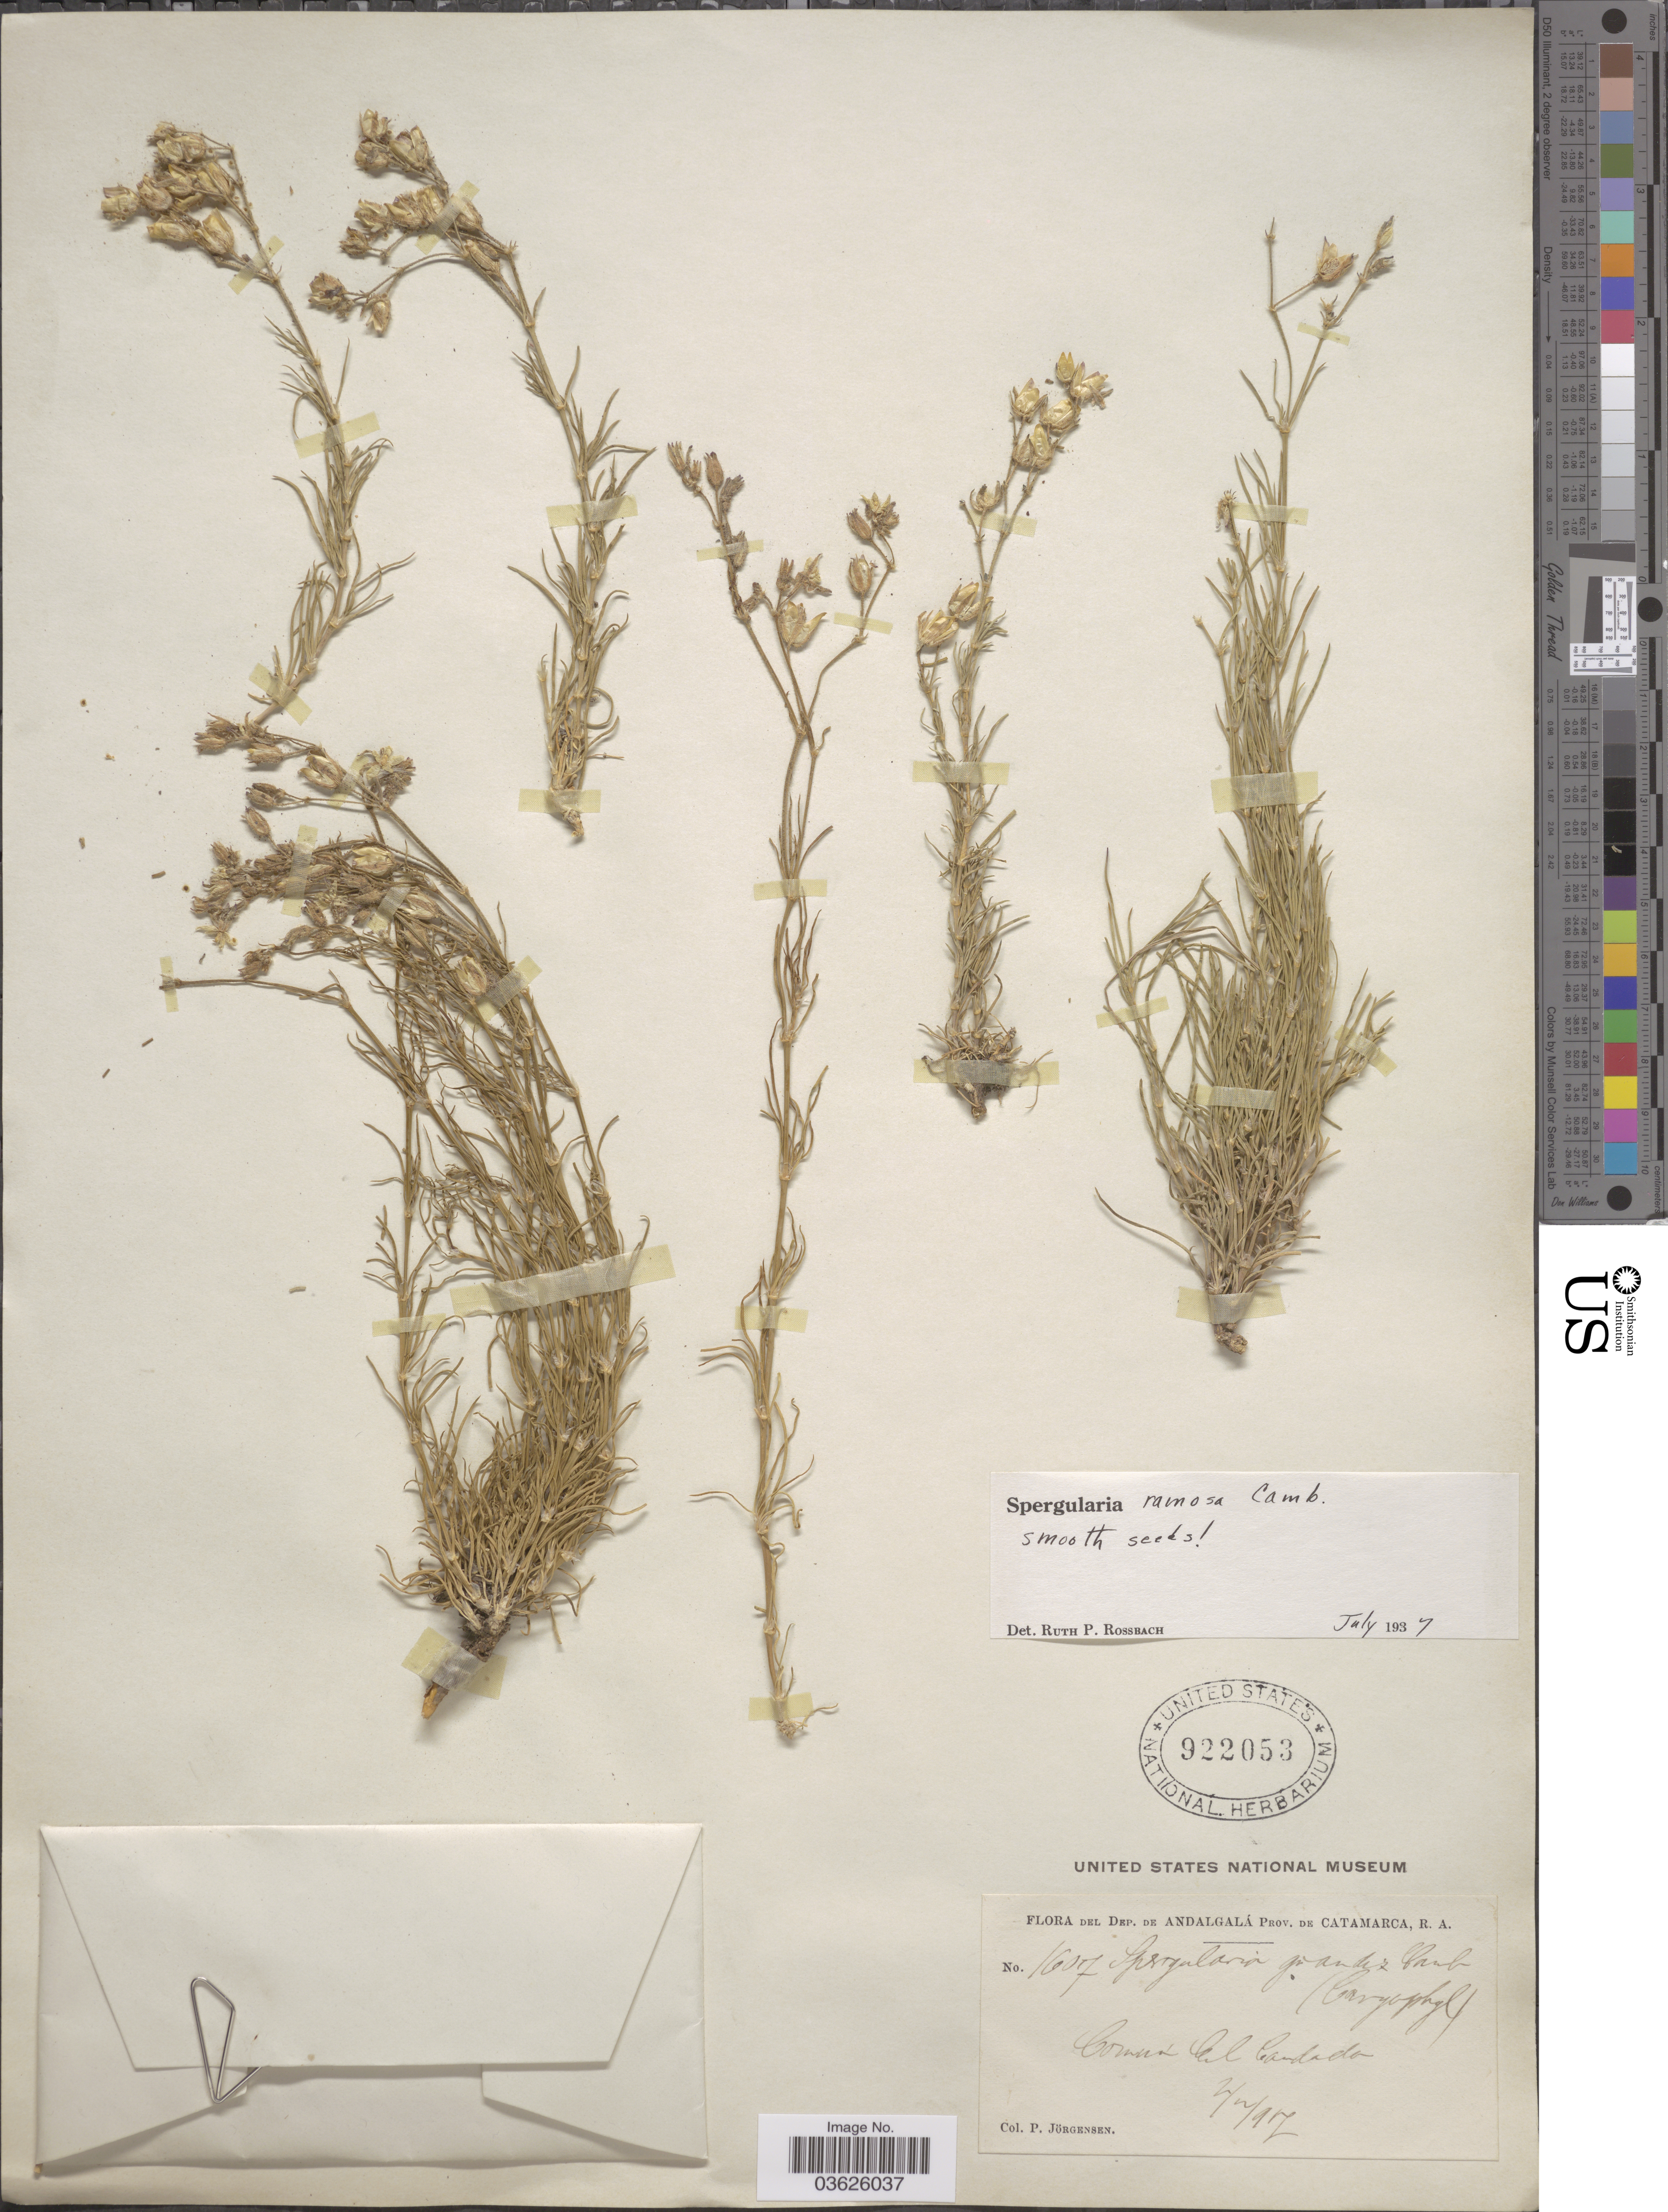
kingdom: Plantae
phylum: Tracheophyta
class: Magnoliopsida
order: Caryophyllales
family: Caryophyllaceae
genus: Spergularia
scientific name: Spergularia ramosa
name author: Cambess.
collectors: P. Jörgensen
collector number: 1607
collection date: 1917-11-02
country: Argentina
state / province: Catamarca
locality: Dep. de Andalgalá. Común El Candado.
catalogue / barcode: US 922053